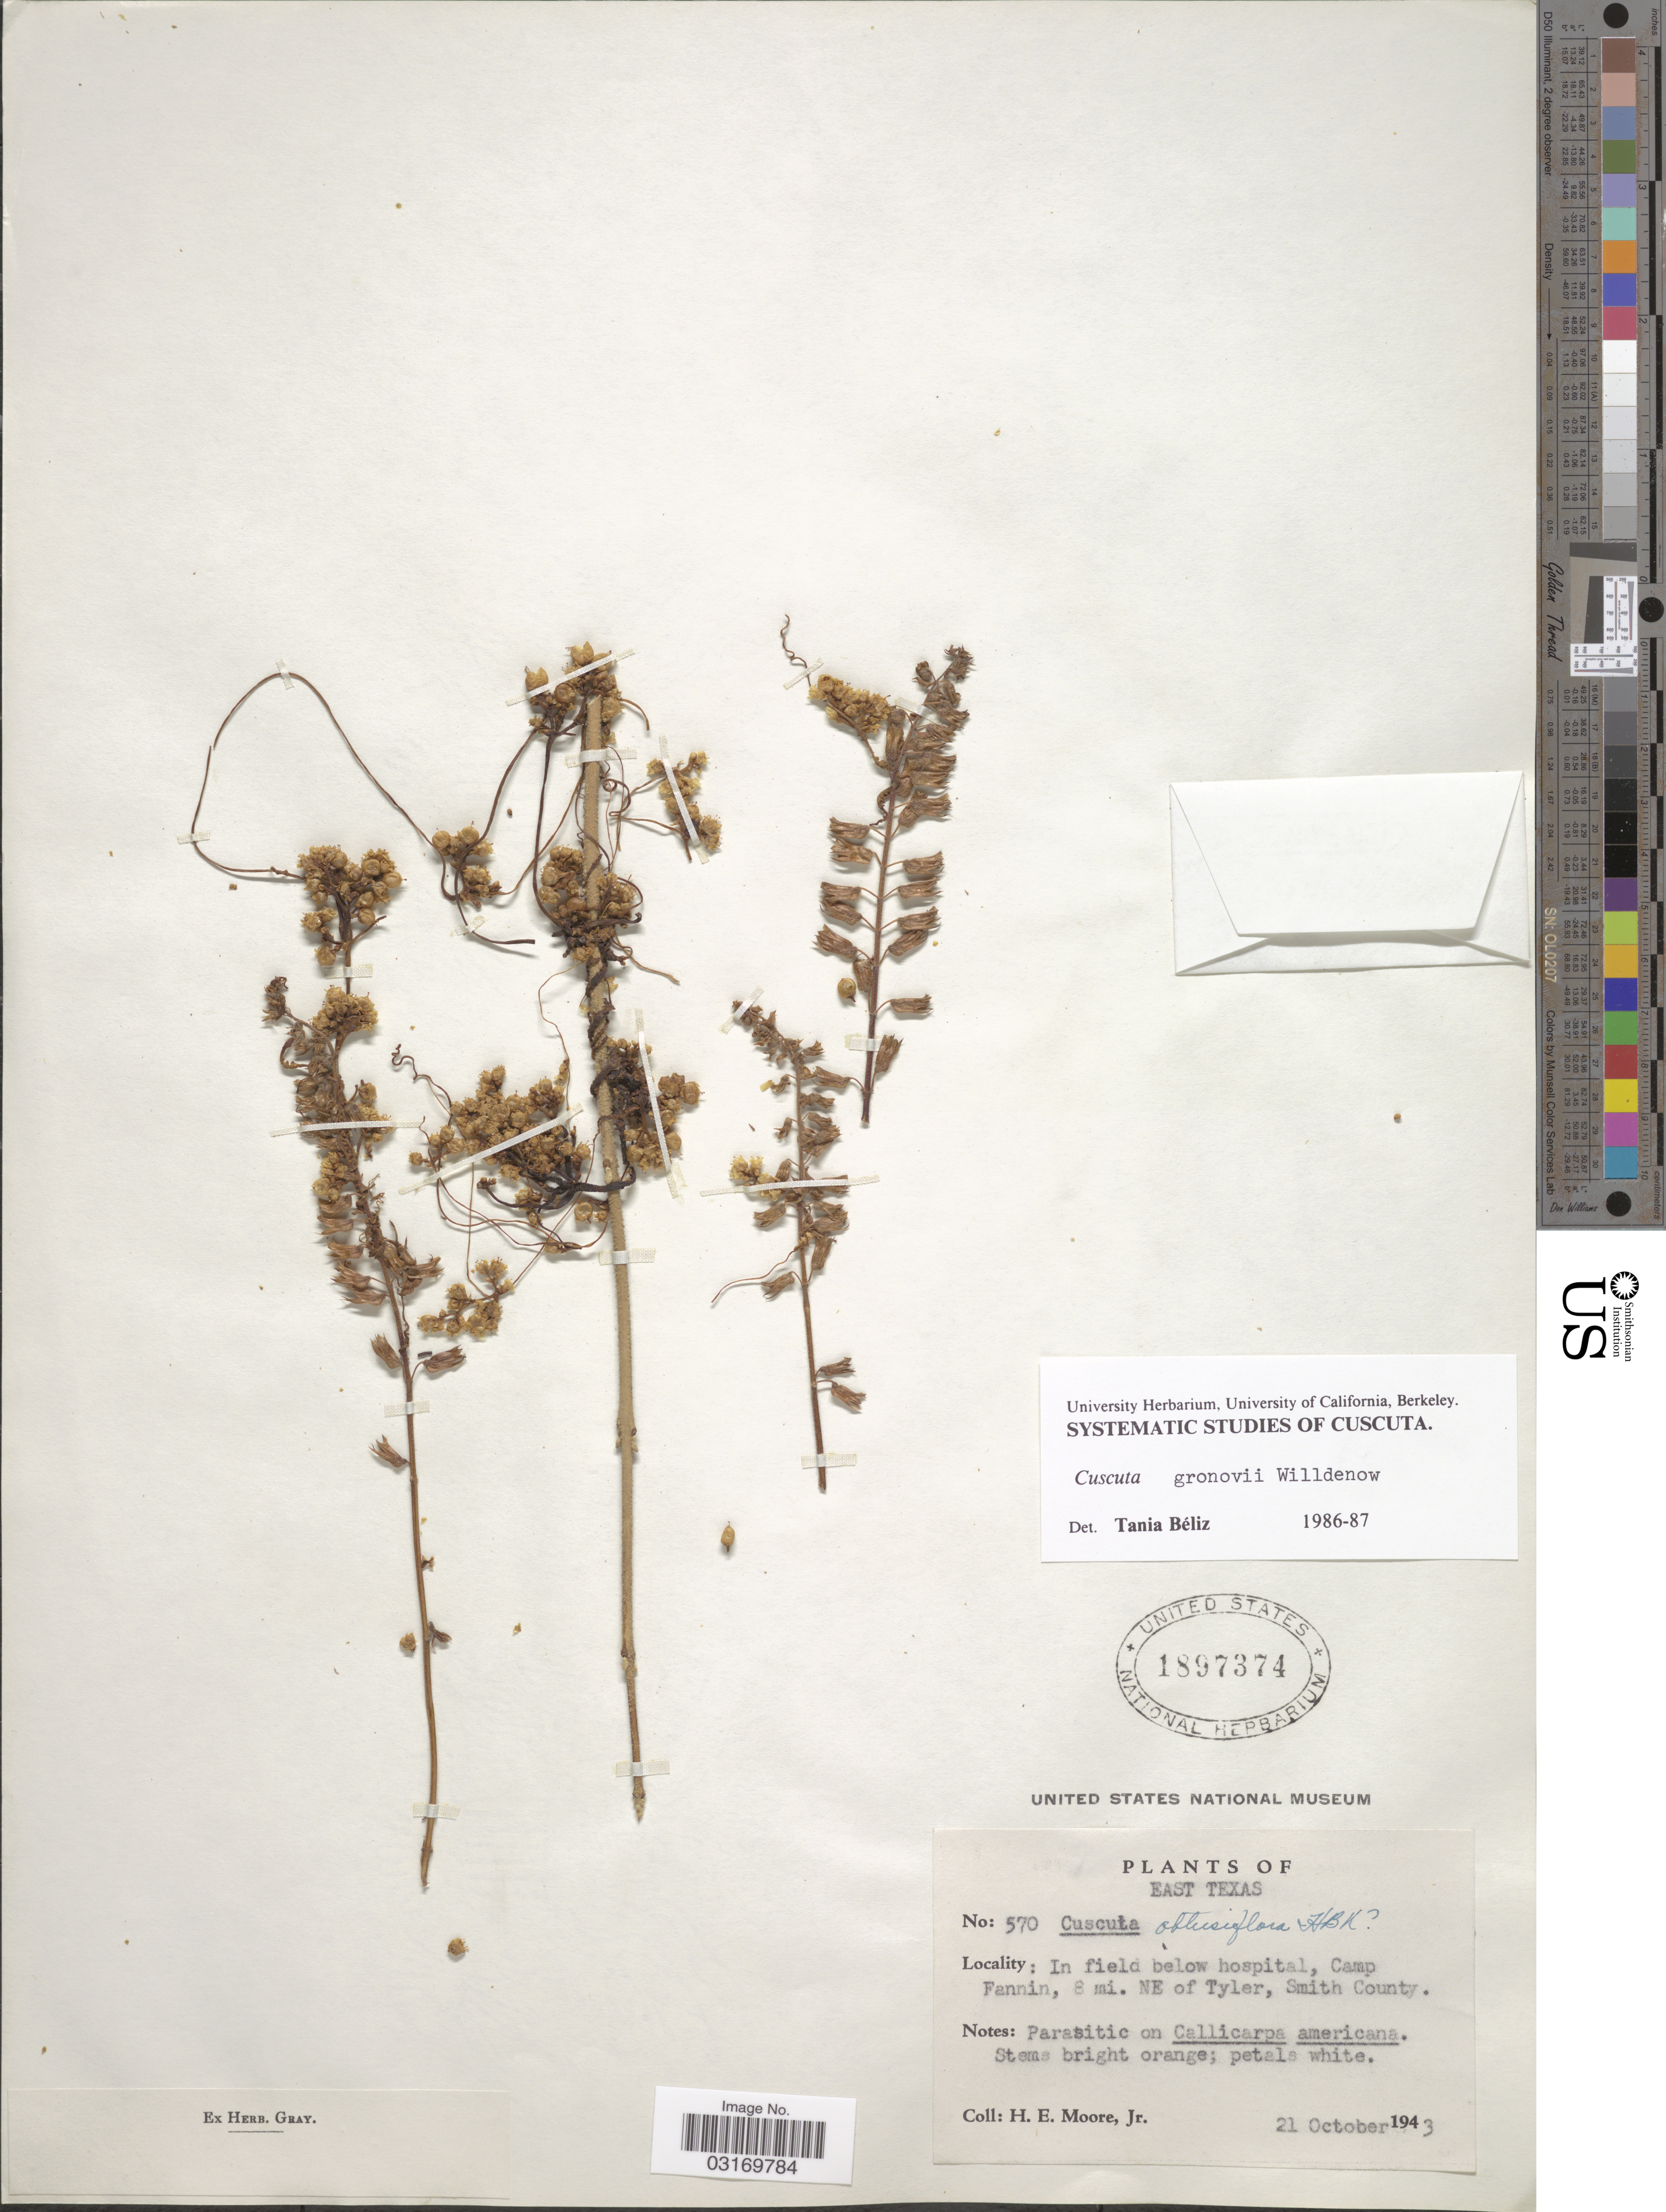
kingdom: Plantae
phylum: Tracheophyta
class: Magnoliopsida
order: Solanales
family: Convolvulaceae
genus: Cuscuta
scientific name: Cuscuta gronovii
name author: Willd. ex Schult.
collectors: H. Moore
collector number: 570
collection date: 1943-10-21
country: United States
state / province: Texas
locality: East Texas. In field below hospital, Camp Fannin, 8 mi. NE of Taylor, Smith County.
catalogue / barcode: US 1897374